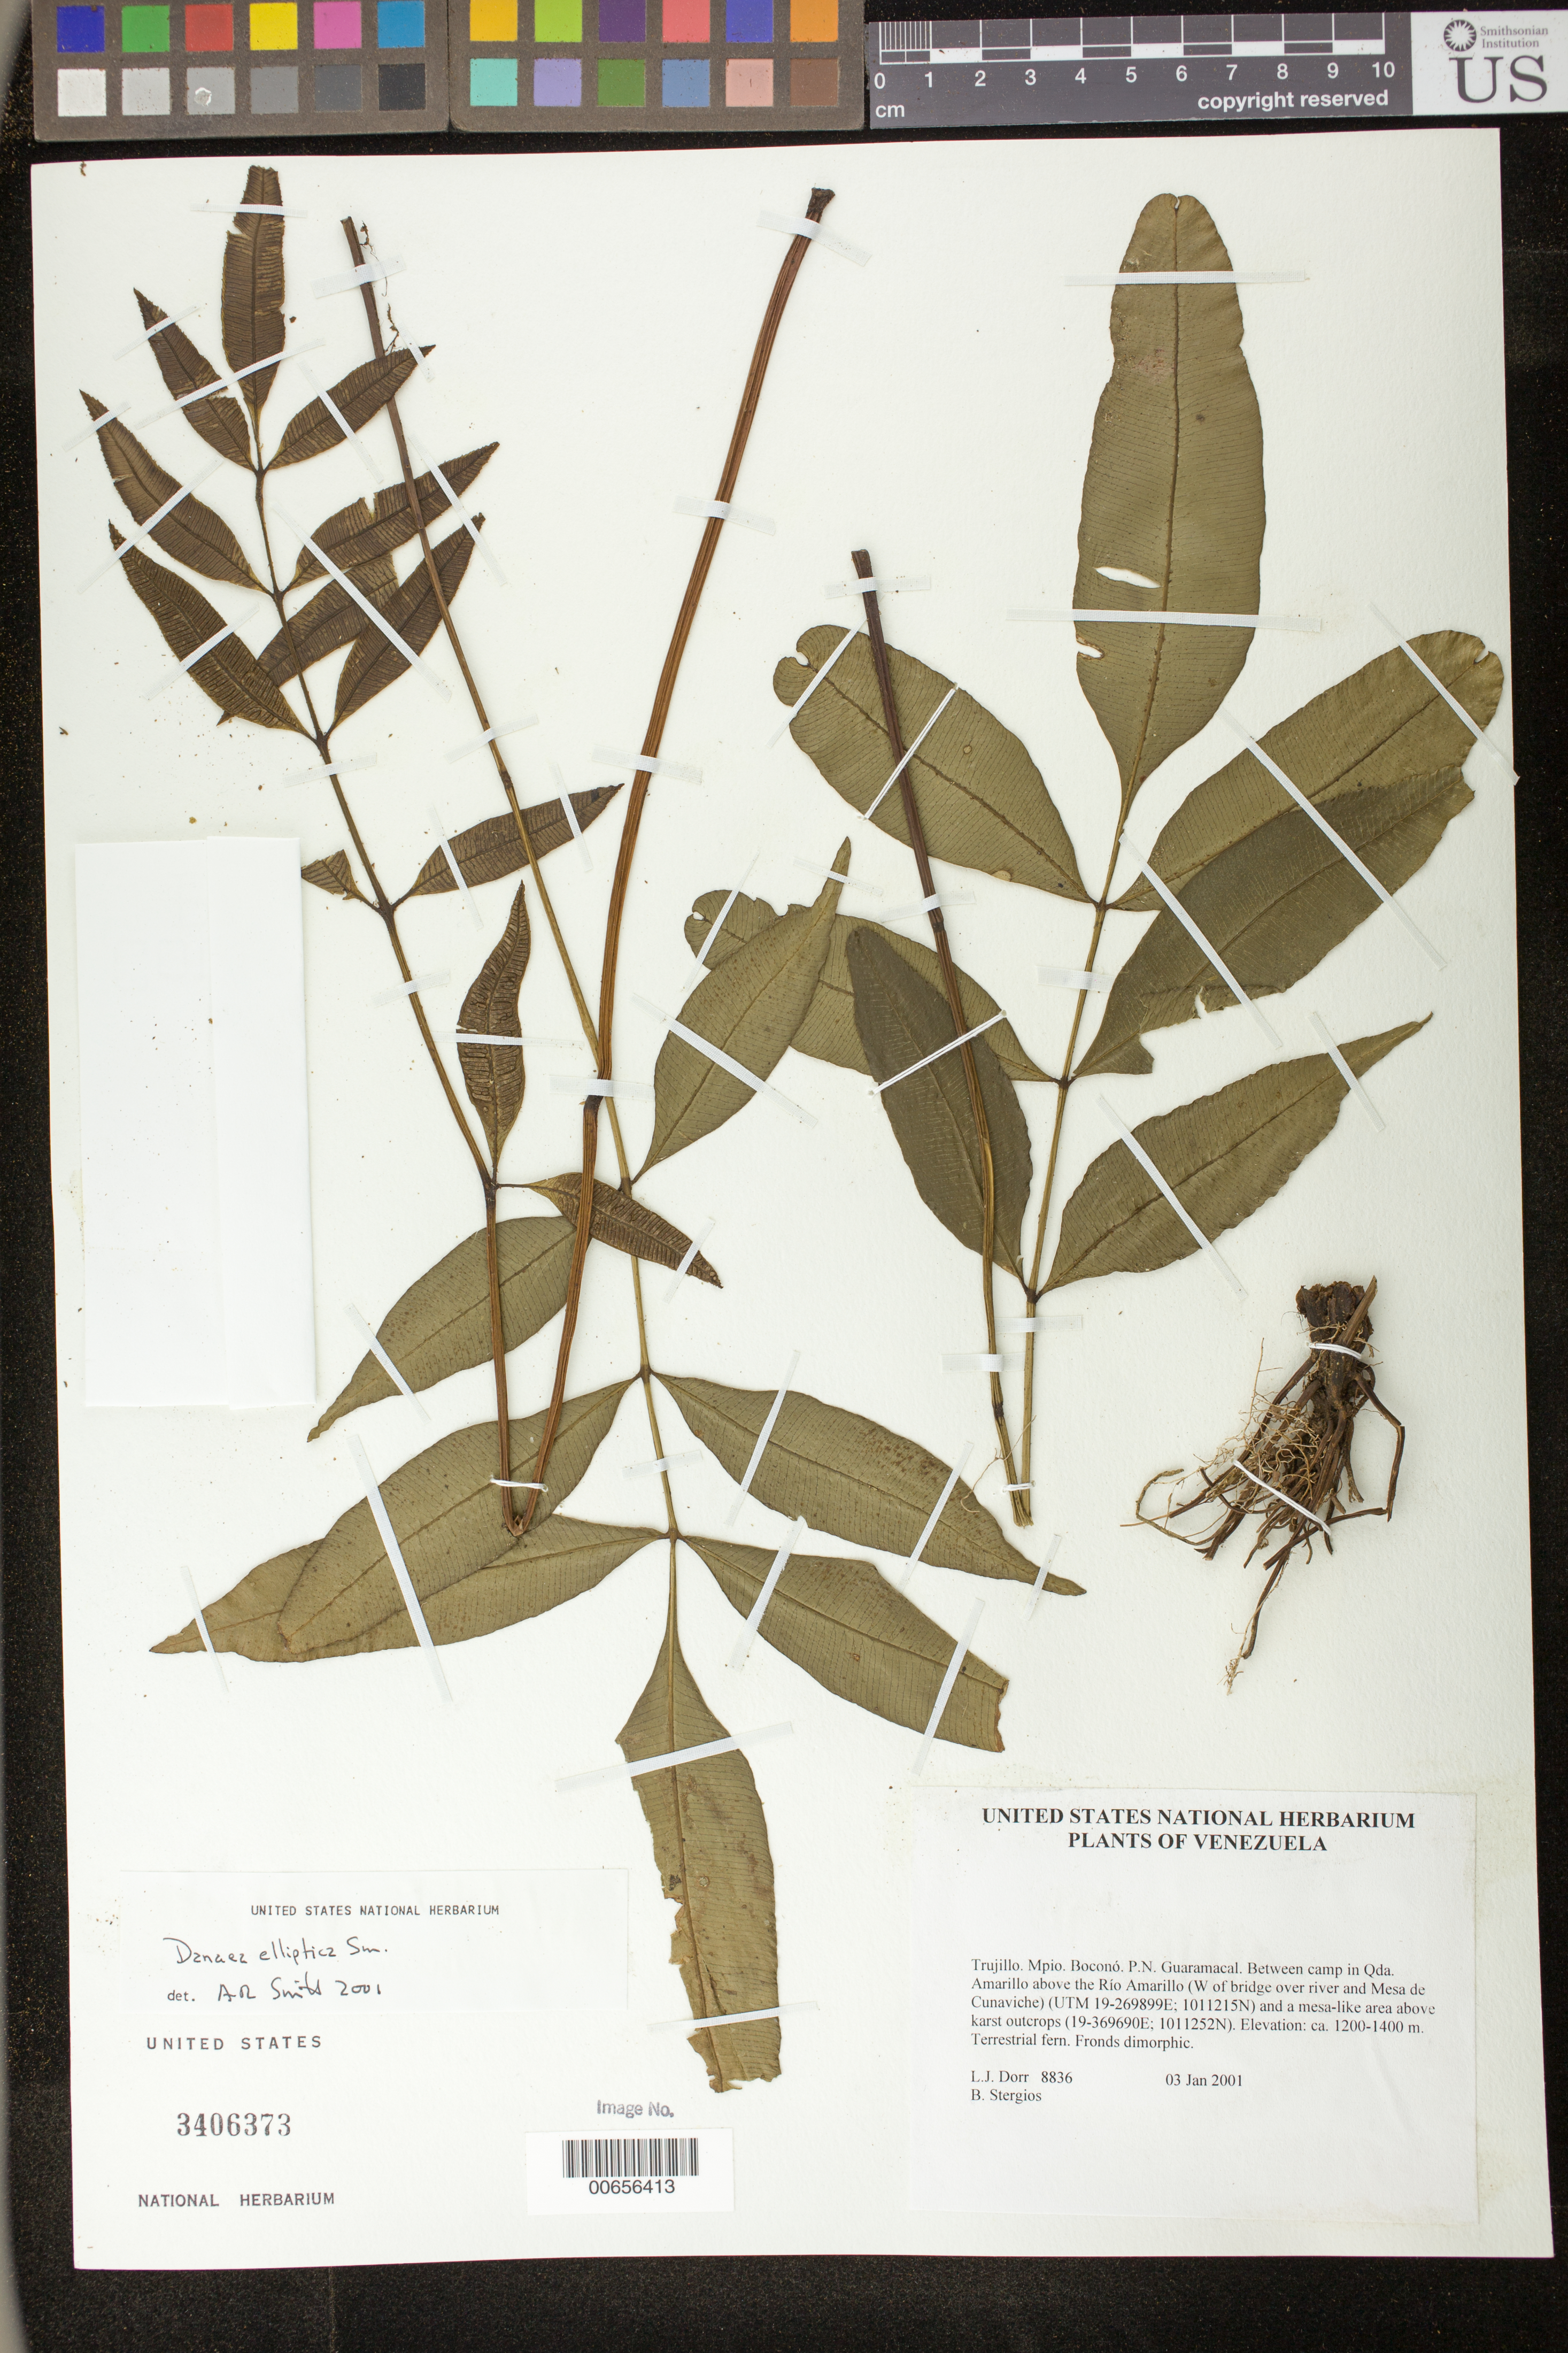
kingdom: Plantae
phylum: Tracheophyta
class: Polypodiopsida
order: Marattiales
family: Marattiaceae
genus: Danaea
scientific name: Danaea elliptica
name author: Sm.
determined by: Smith, Alan R., (UC)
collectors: L. J. Dorr & B. G. Stergios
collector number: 8836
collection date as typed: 03 Jan 2001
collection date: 2001-01-03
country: Venezuela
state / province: Trujillo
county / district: Boconó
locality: Parque Nacional Guaramacal. Between camp in Qda Amarillo above Río Amarillo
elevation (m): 1200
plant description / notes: PORT, UC, US, VEN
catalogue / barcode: US 3406373